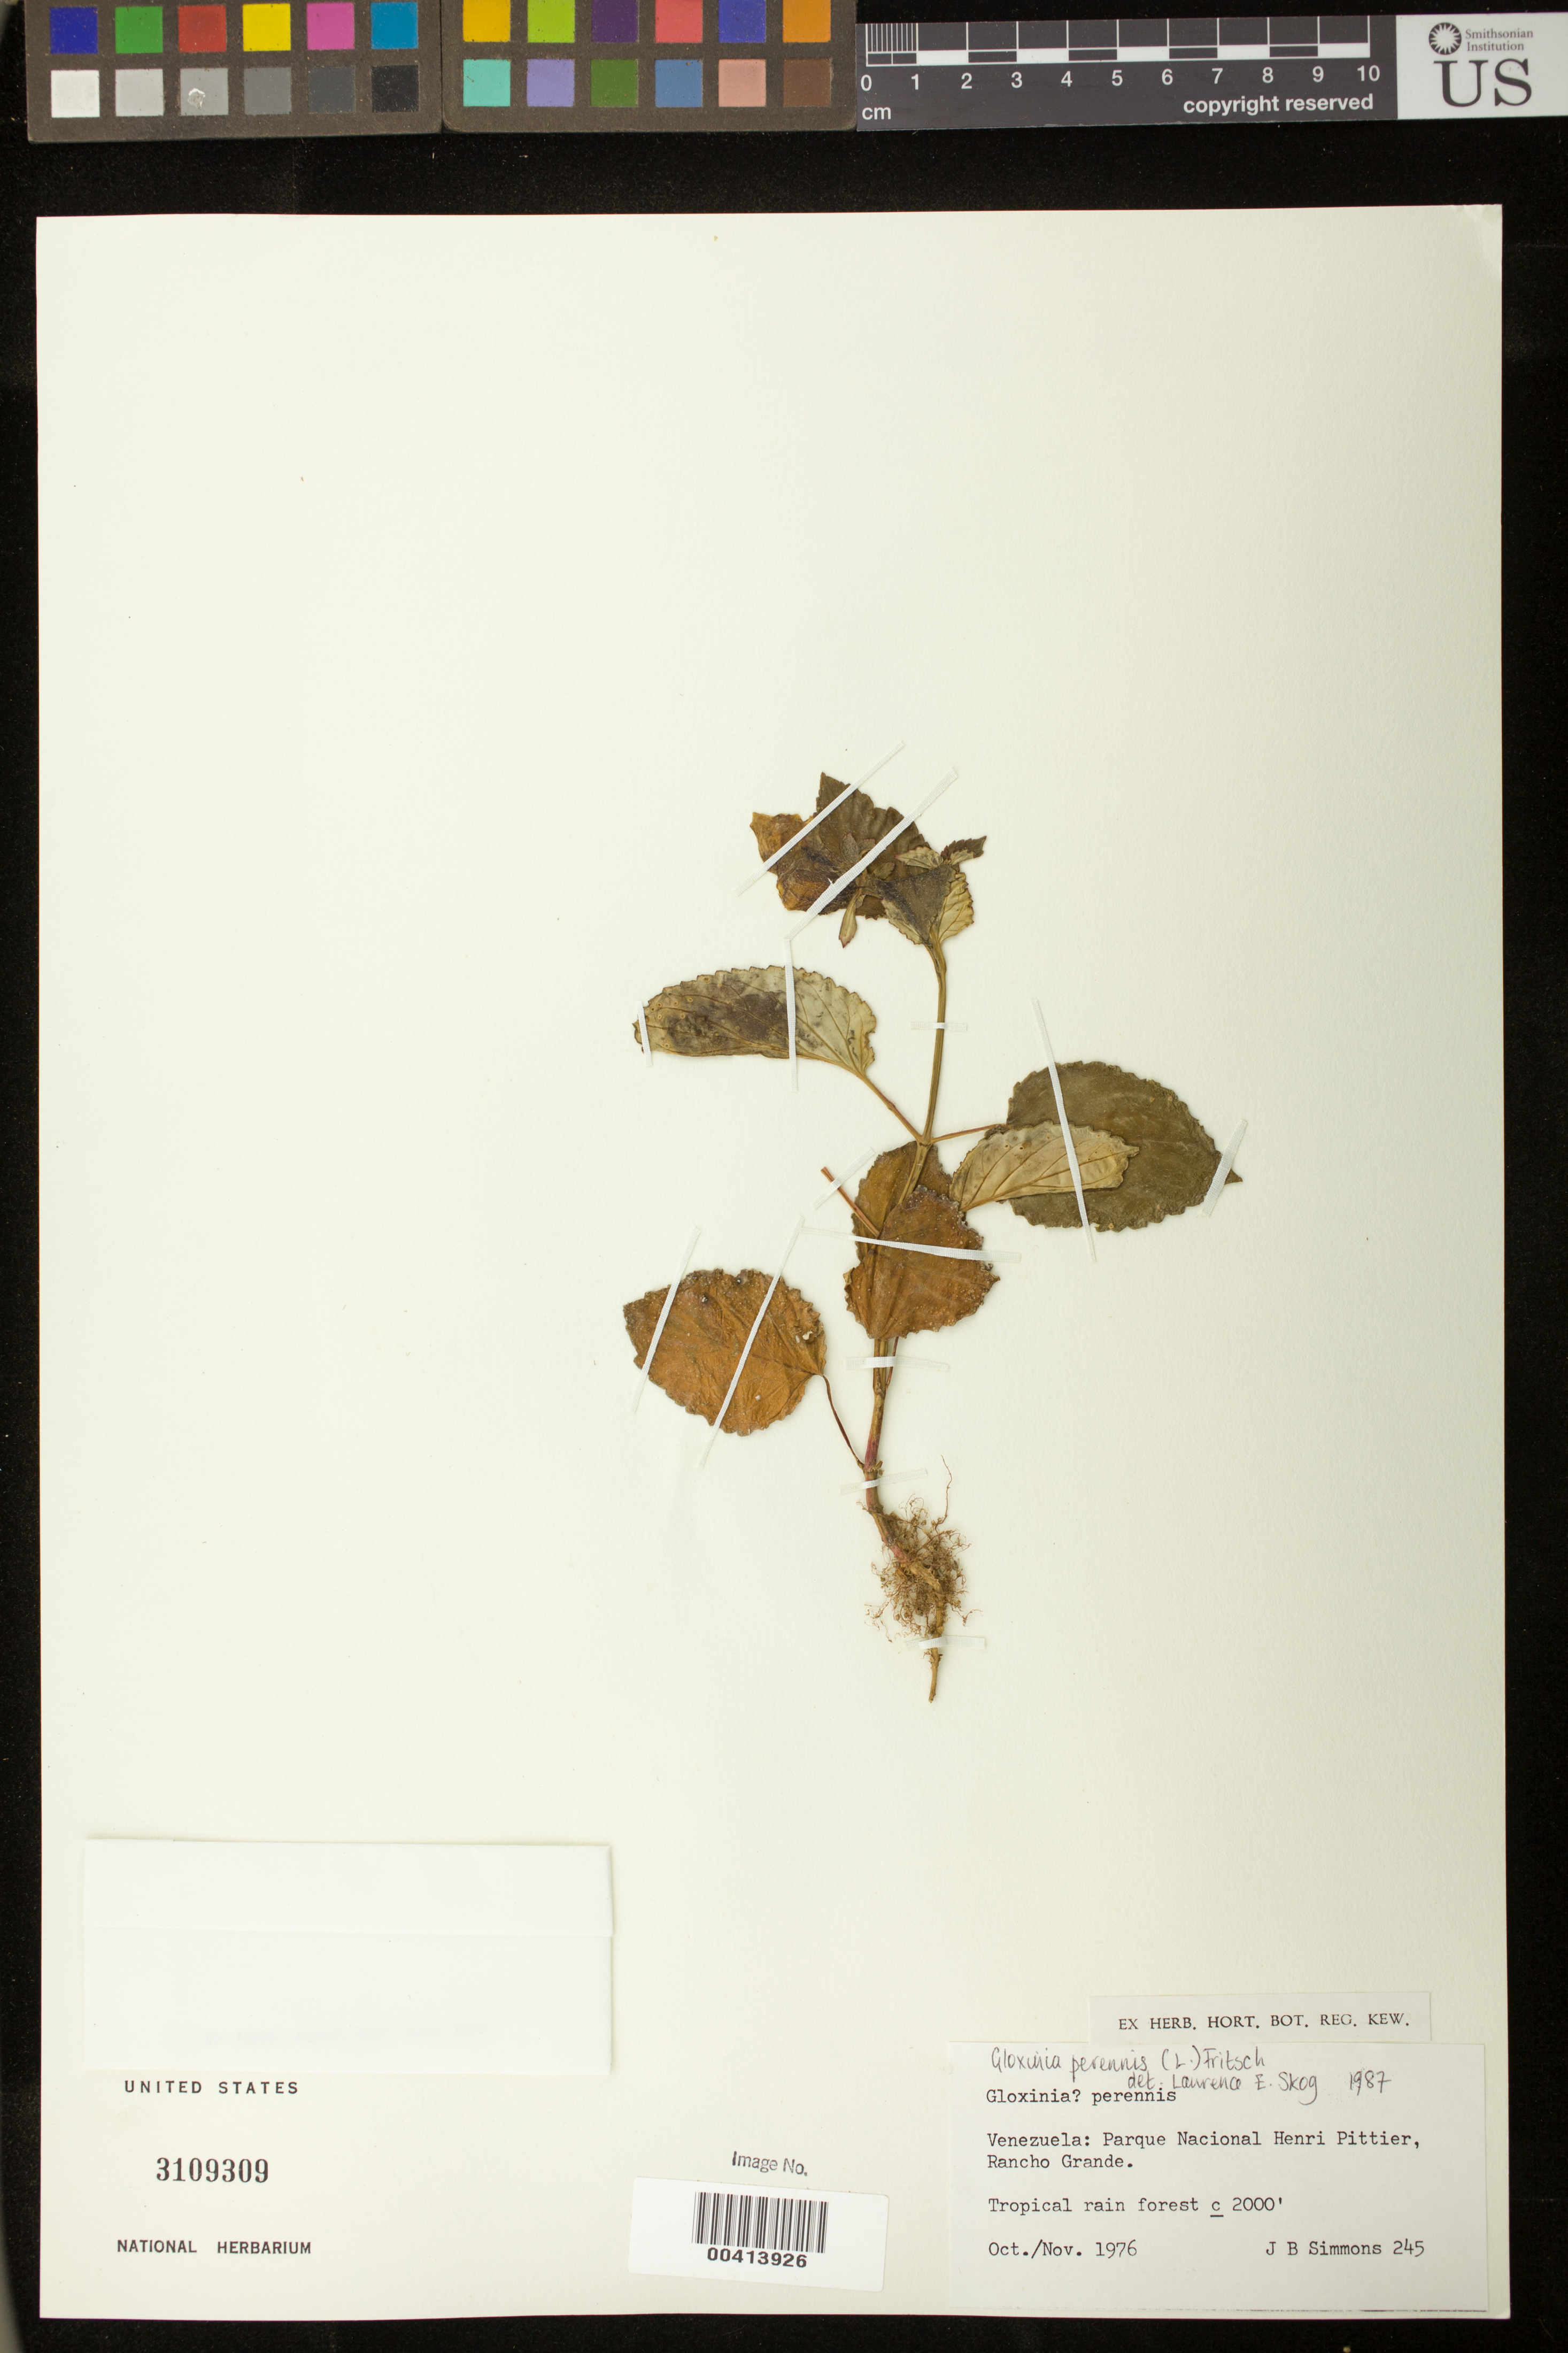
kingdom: Plantae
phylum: Tracheophyta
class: Magnoliopsida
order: Lamiales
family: Gesneriaceae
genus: Gloxinia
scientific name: Gloxinia perennis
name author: (L.) Fritsch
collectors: J. Simmons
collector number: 245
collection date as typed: Oct-Nov 1976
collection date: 1976-10/1976-11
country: Venezuela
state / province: Aragua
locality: Rancho Grande, Henri Pittier National Park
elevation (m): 610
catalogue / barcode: US 3109309